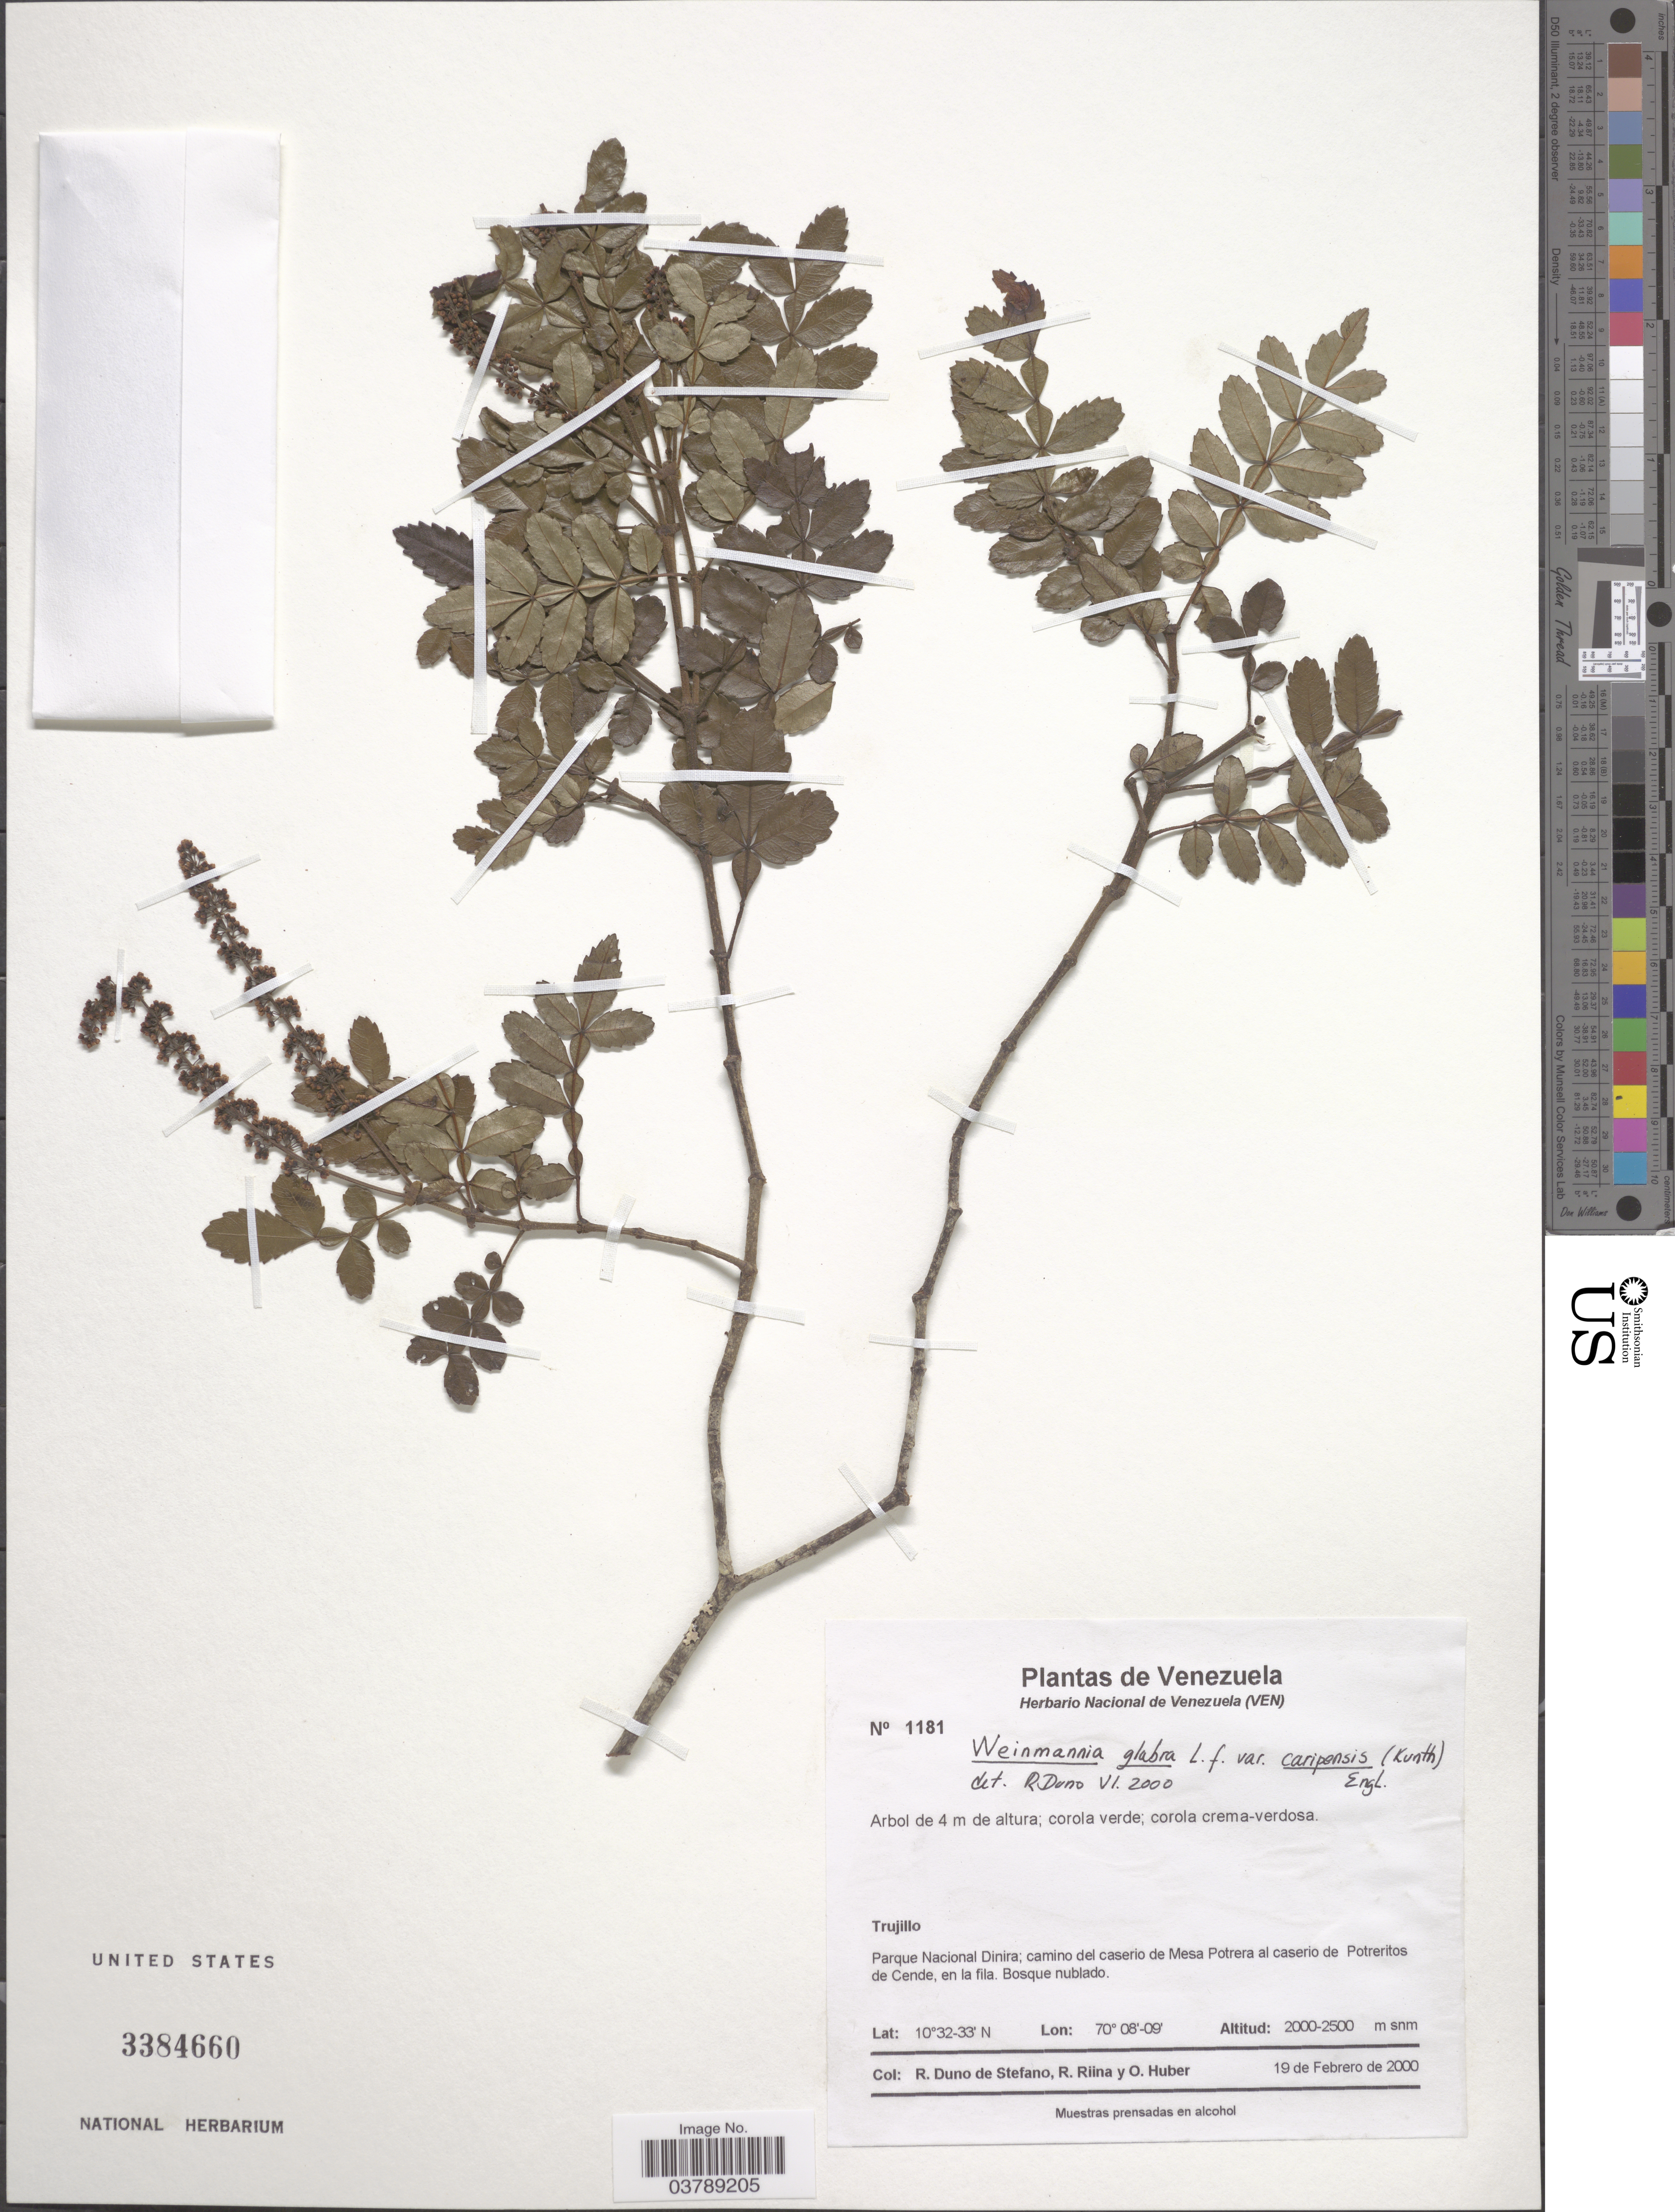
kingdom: Plantae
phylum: Tracheophyta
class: Magnoliopsida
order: Oxalidales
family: Cunoniaceae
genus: Weinmannia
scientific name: Weinmannia glabra var. caripensis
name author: (Kunth) Engl.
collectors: R. Duno de Stefano, R. Riina & O. Huber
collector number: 1181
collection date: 2000-02-19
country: Venezuela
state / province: Trujillo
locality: Parque Nacional Dinira; camino del caserio de Mesa Potrera al caserio de Potreritos de Cende, en la fila.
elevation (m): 2000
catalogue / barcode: US 3384660